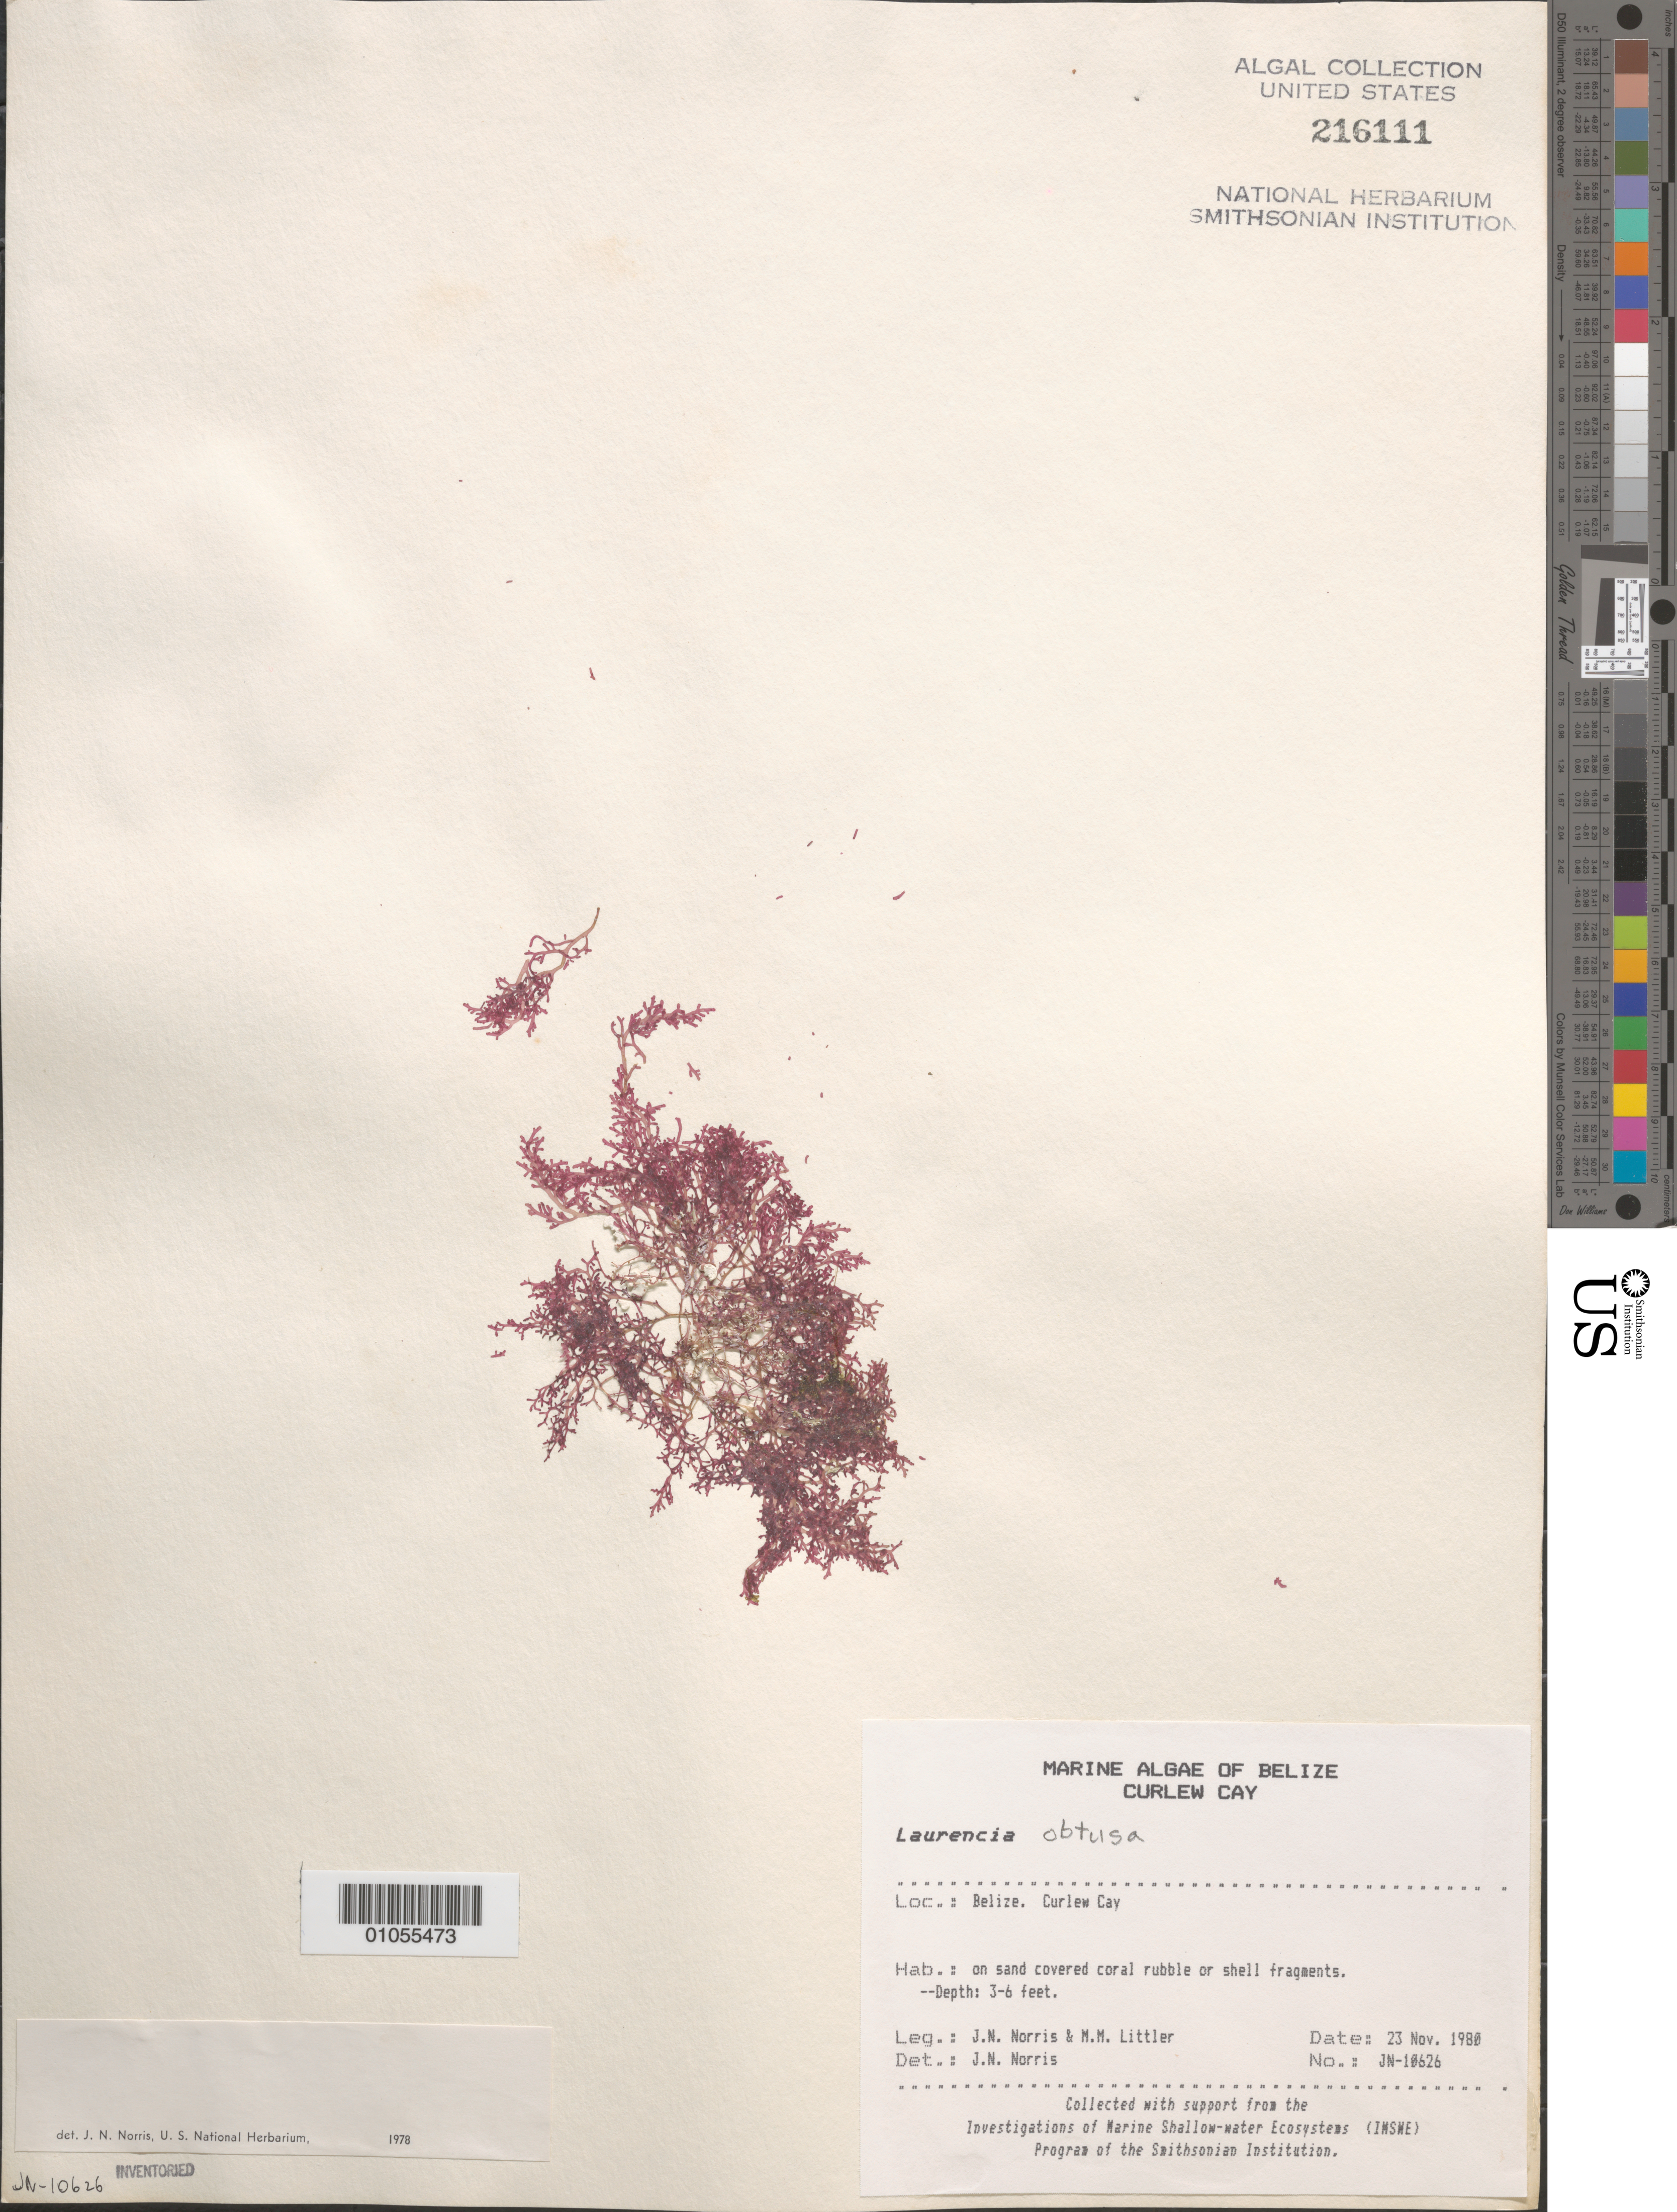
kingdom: Plantae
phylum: Rhodophyta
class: Florideophyceae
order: Ceramiales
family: Rhodomelaceae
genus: Laurencia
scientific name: Laurencia obtusa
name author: (Huds.) J.V.Lamouroux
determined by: Norris, James N.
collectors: J. N. Norris & M. M. Littler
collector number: JN-10626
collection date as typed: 23 Nov 1980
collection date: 1980-11-23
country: Belize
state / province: Stann Creek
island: Curlew Cay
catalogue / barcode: US 216111